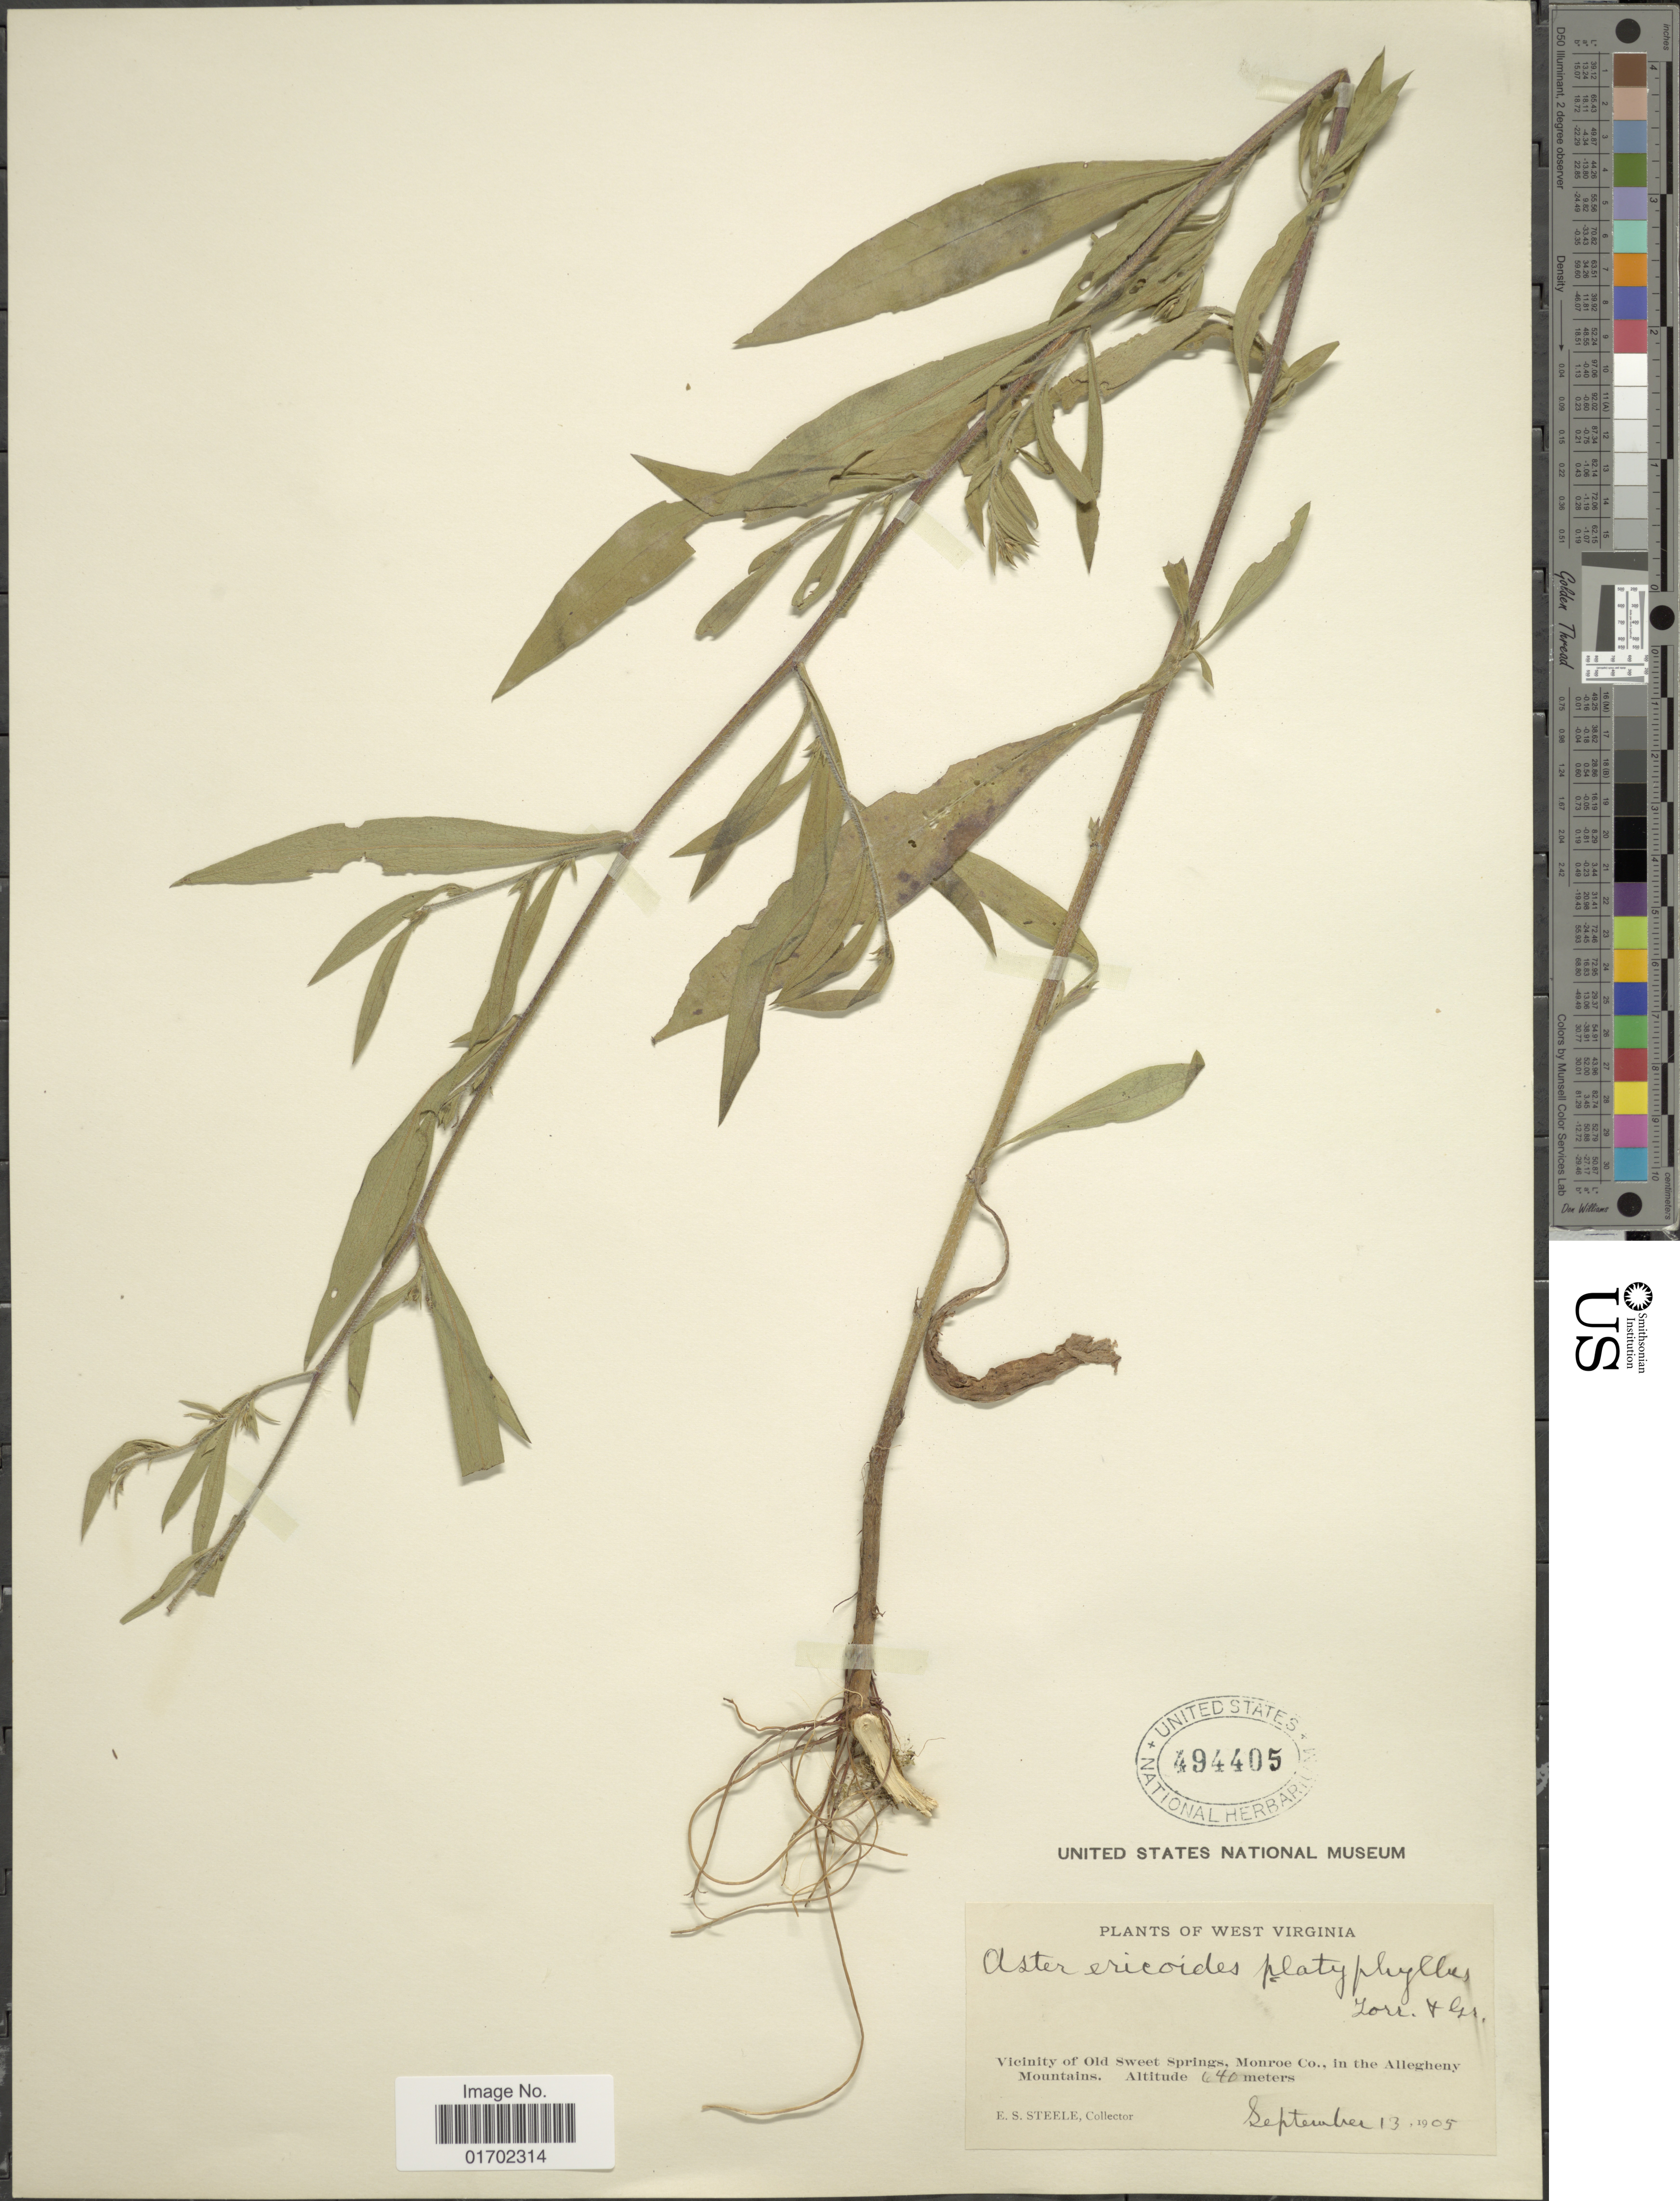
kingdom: Plantae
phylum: Tracheophyta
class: Magnoliopsida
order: Asterales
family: Asteraceae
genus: Symphyotrichum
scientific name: Symphyotrichum pilosum var. pilosum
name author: (Willd.) G.L. Nesom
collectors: E. Steele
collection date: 1905-09-13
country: United States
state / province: West Virginia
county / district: Monroe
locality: Vicinity of Old Sweet Springs, Monroe Co., in the Allegheny Mountains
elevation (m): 640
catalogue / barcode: US 494405